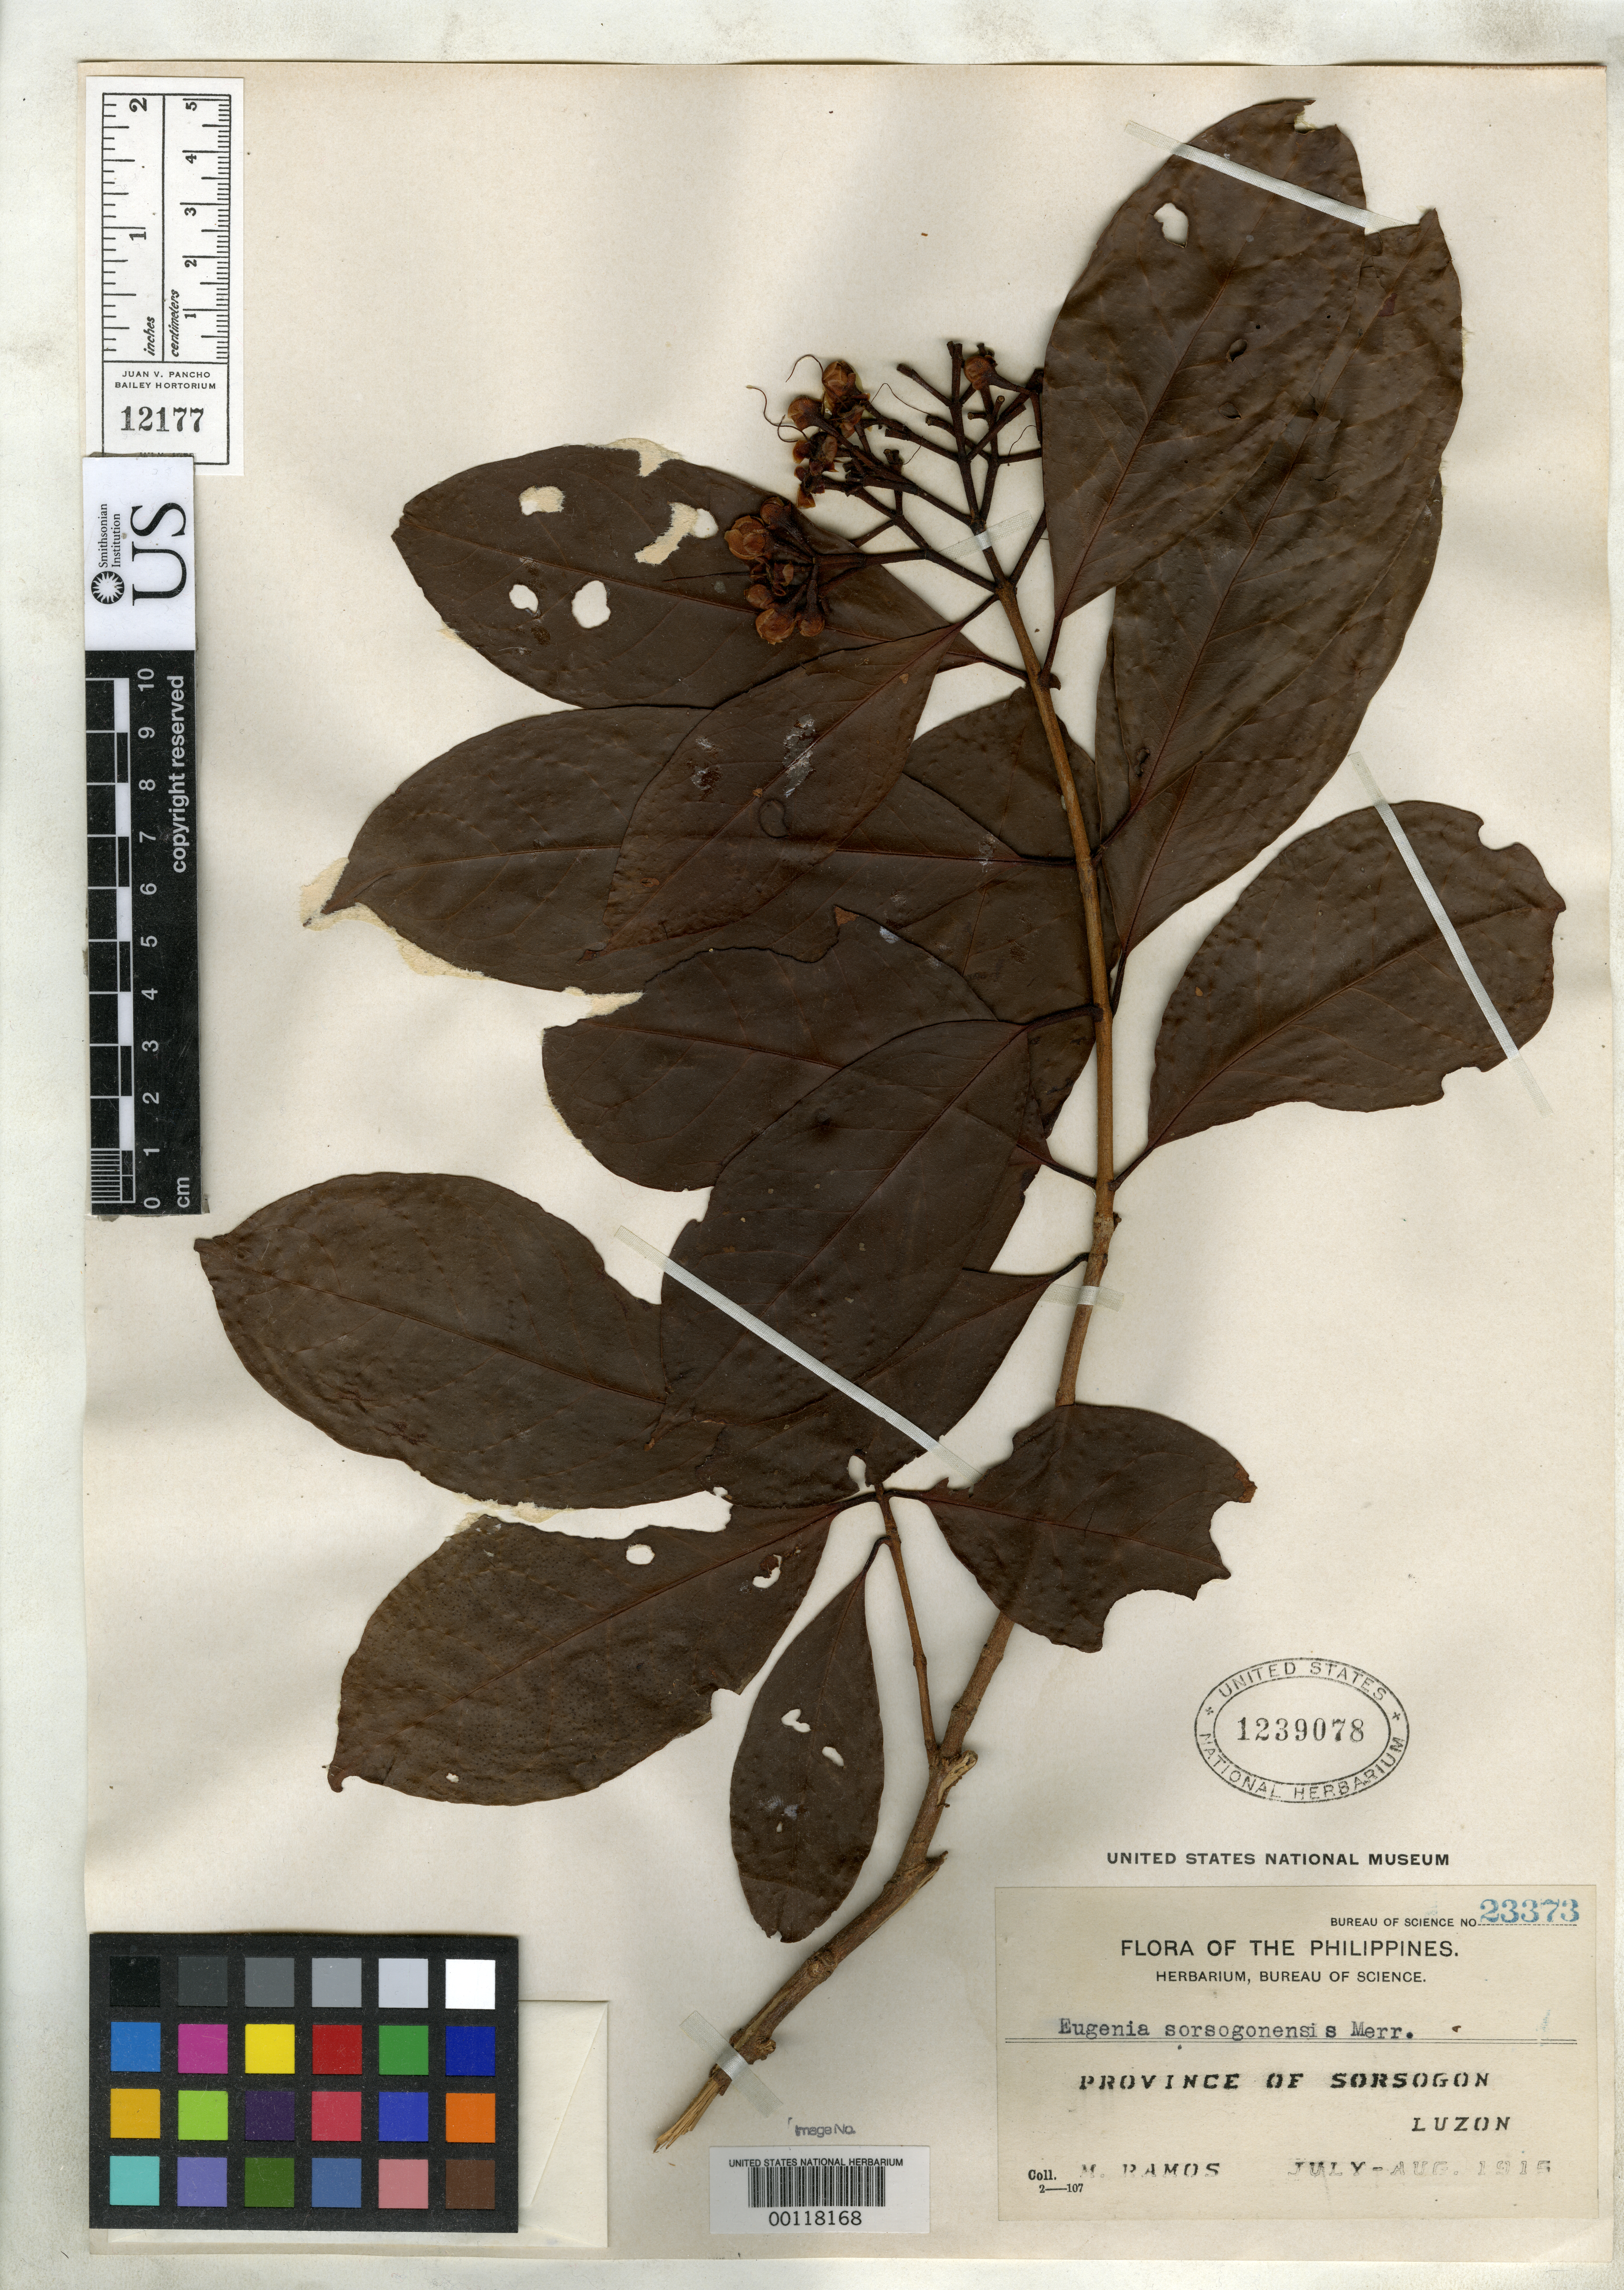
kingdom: Plantae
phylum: Tracheophyta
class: Magnoliopsida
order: Myrtales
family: Myrtaceae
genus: Eugenia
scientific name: Eugenia sorsogonensis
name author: Merr.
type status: Isotype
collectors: M. Ramos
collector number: Bur. Sci. 23373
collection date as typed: Aug 1915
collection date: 1915-08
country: Philippines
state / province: Bicol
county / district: Sorsogon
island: Luzon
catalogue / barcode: US 1239078